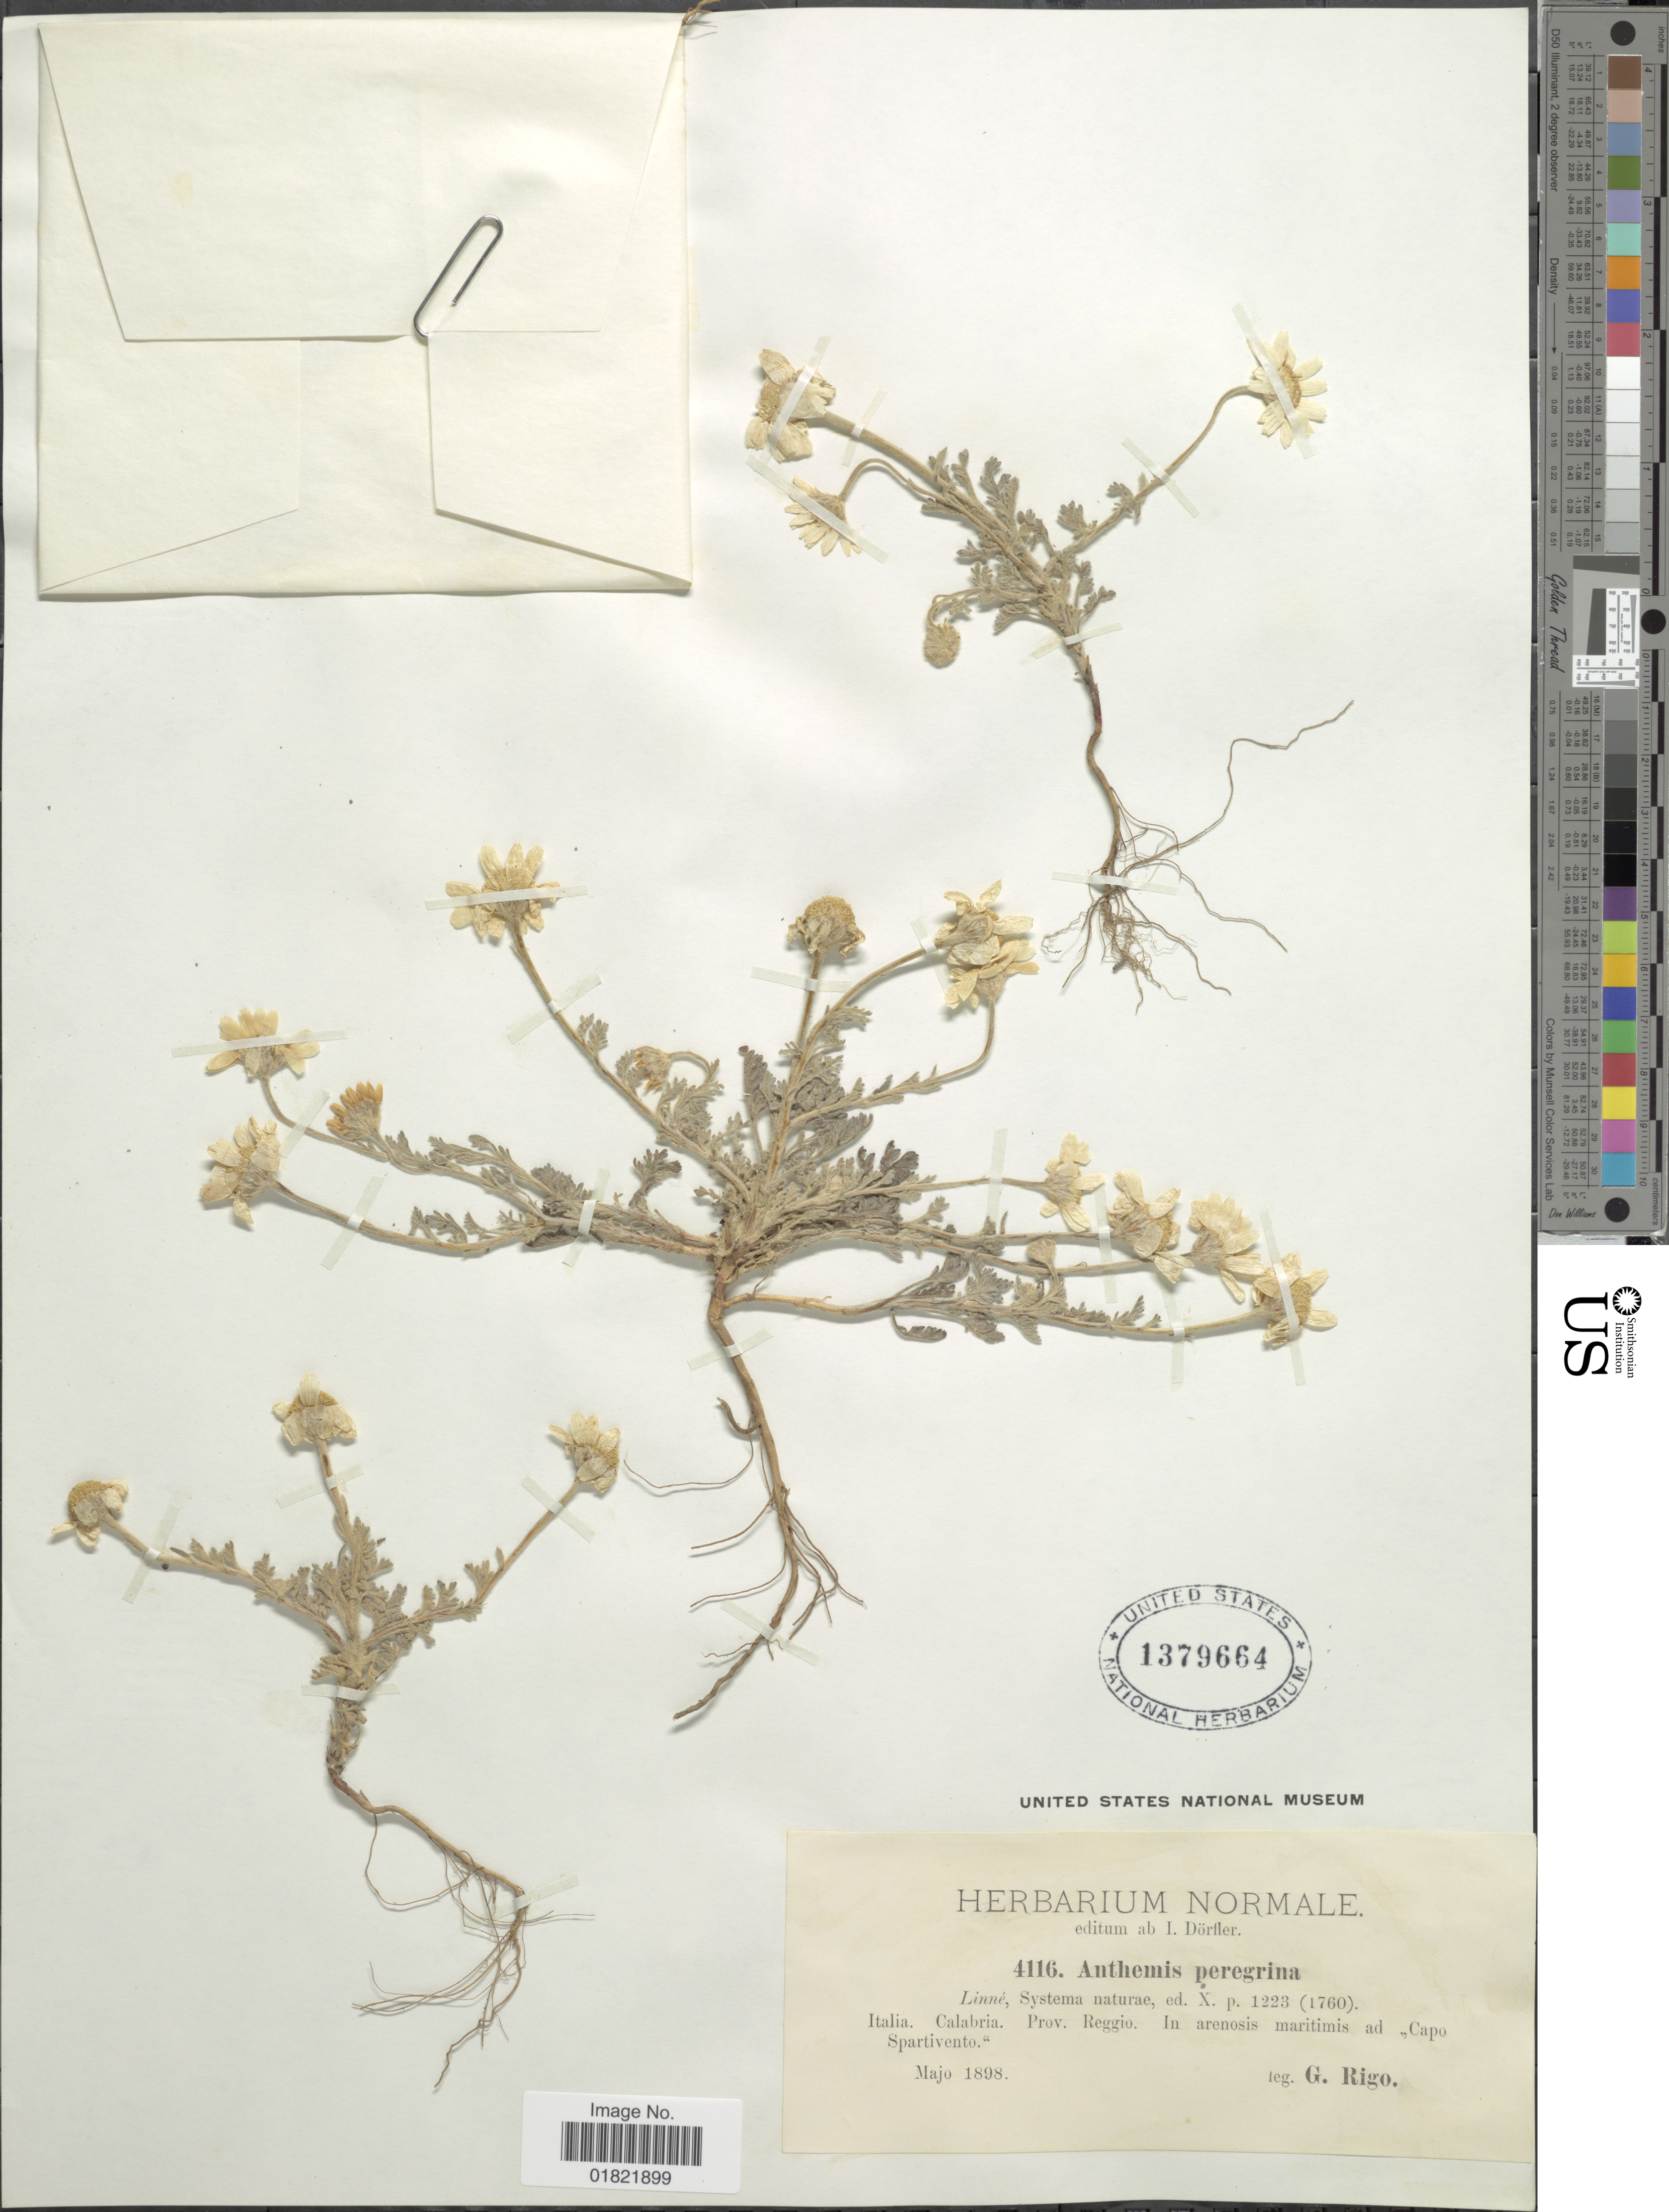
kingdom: Plantae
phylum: Tracheophyta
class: Magnoliopsida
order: Asterales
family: Asteraceae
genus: Anthemis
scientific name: Anthemis peregrina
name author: L.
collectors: G. Rigo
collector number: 4116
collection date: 1989-05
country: Italy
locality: Calabria. Prov. Reggio. In arenosis maritimis ad "Capo Spartivento)"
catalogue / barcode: US 1379664